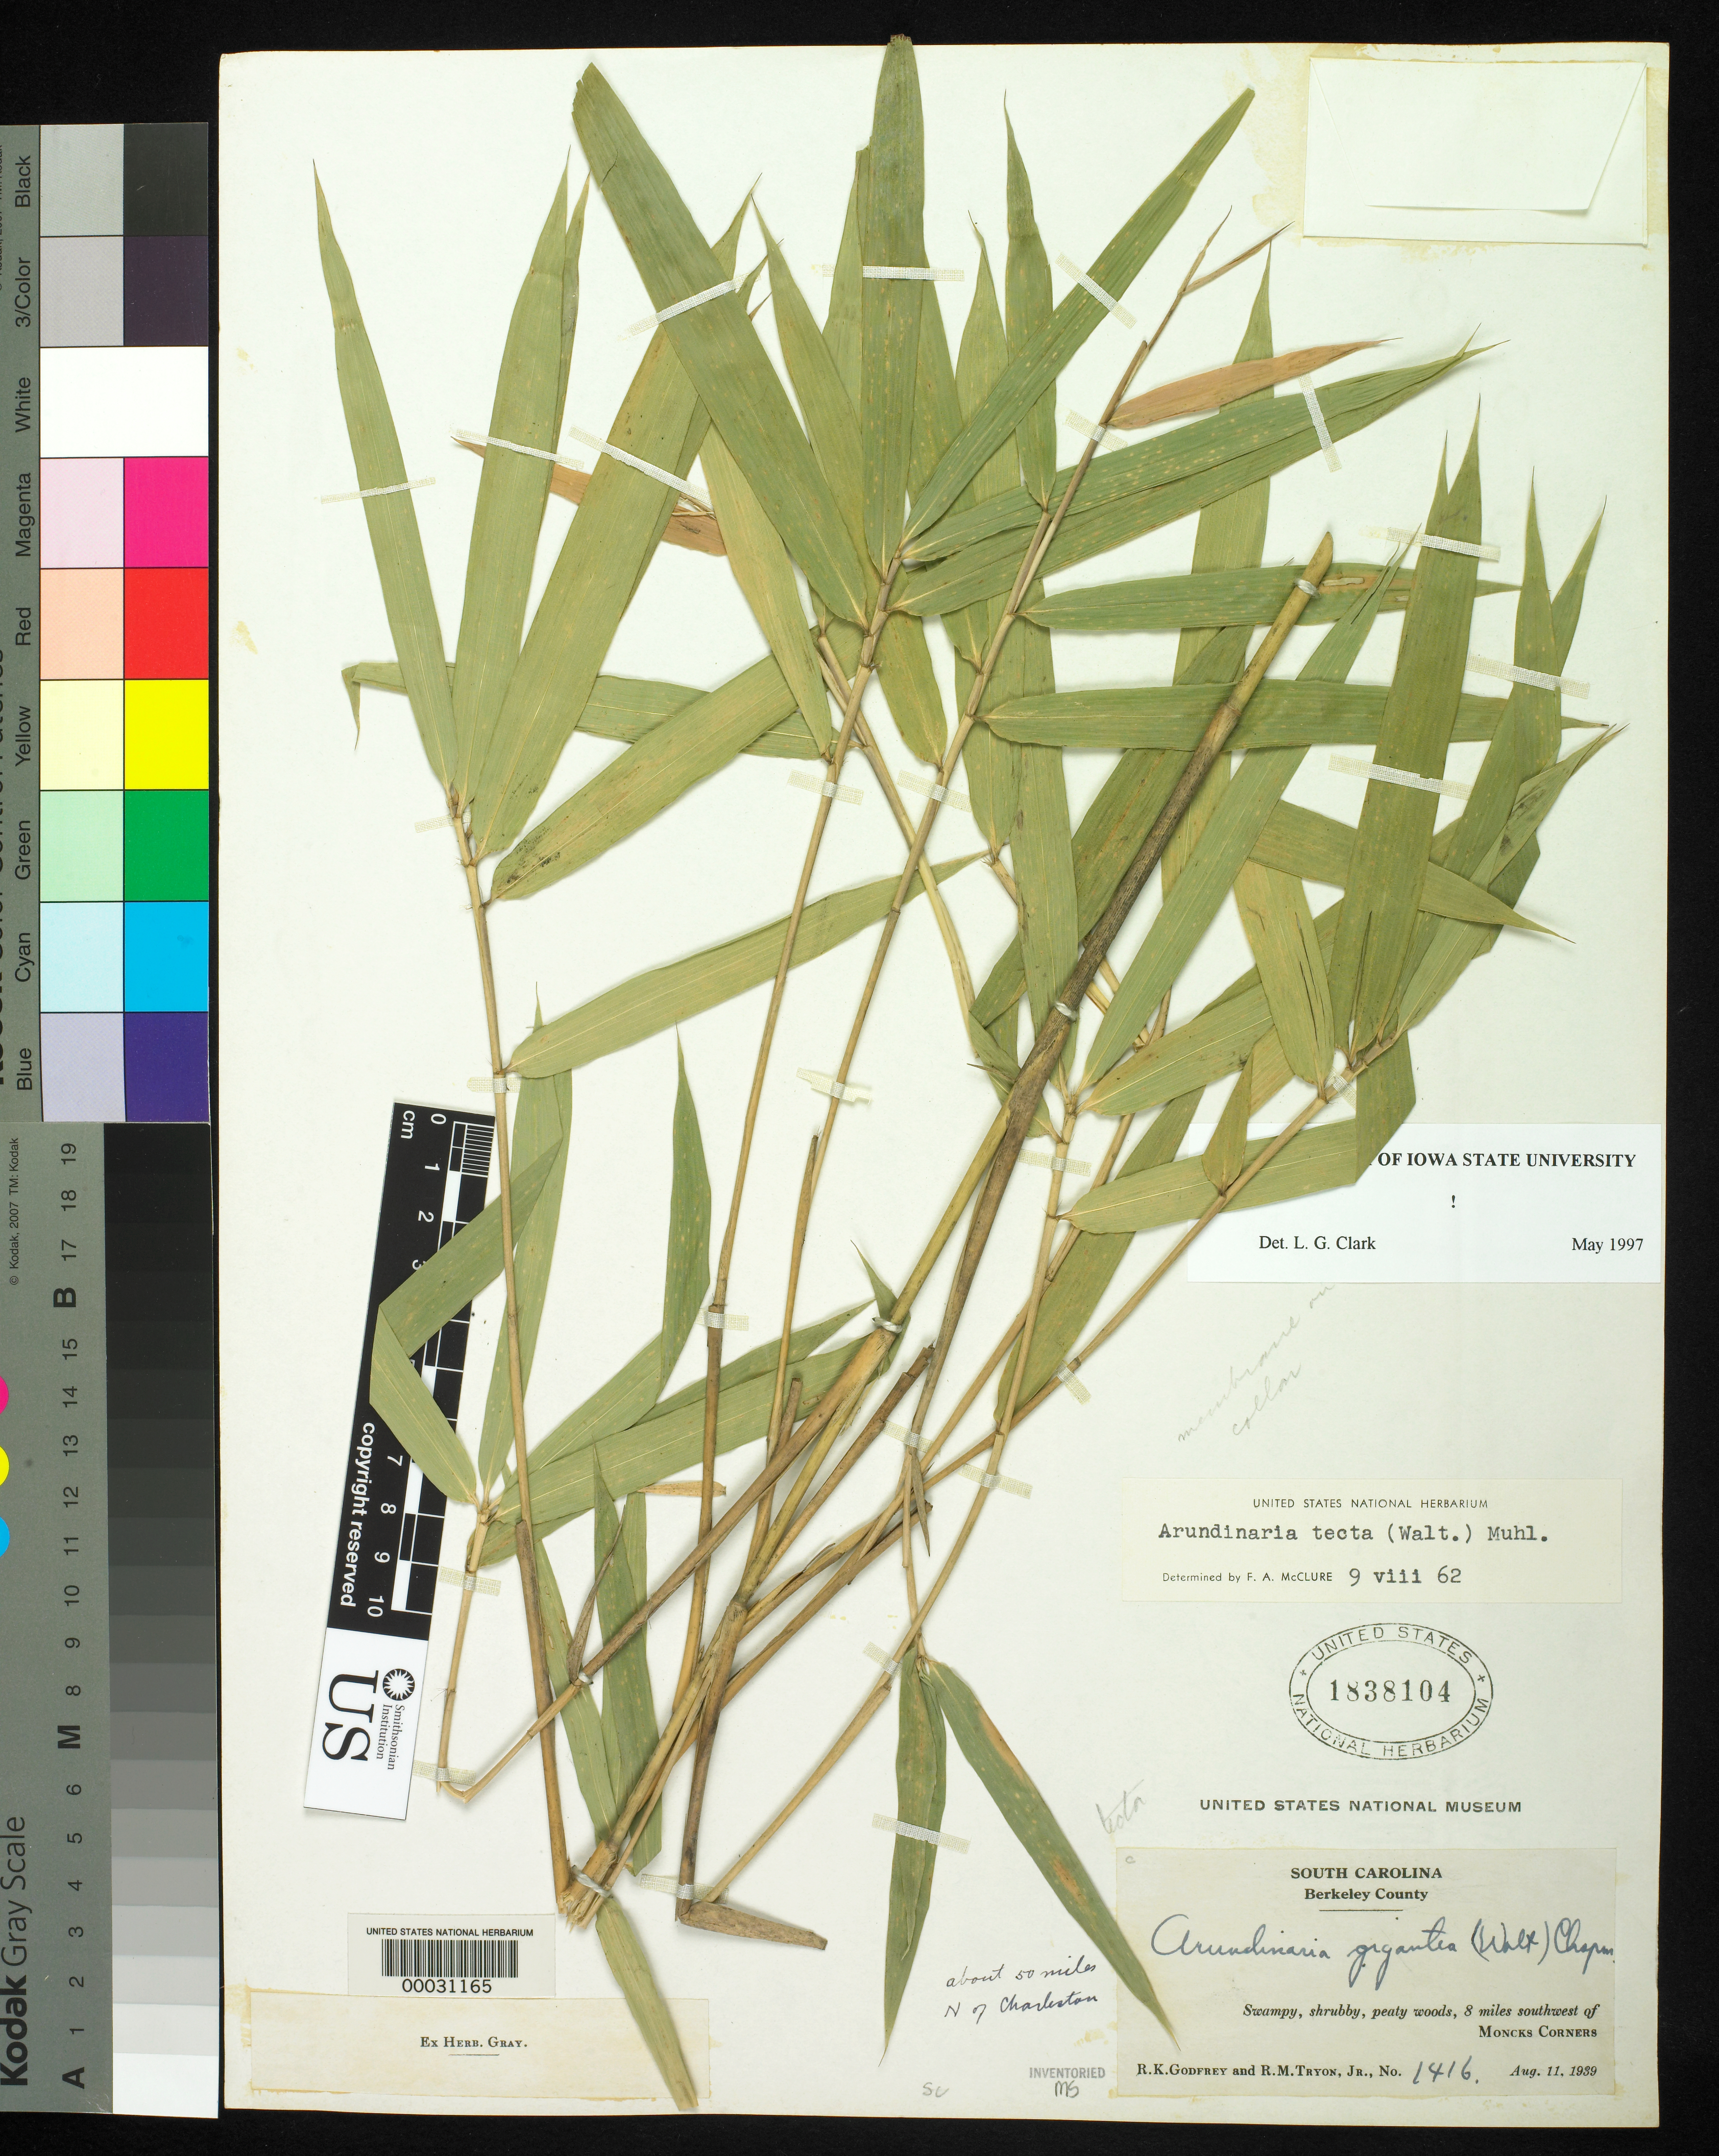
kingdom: Plantae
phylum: Tracheophyta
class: Liliopsida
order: Poales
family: Poaceae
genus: Arundinaria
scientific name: Arundinaria tecta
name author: (Walter) Muhl.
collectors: R. K. Godfrey & R. M. Tryon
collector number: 1416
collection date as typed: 11 Aug 1939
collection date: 1939-08-11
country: United States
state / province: South Carolina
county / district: Berkeley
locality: Moncks corners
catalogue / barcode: US 1838104